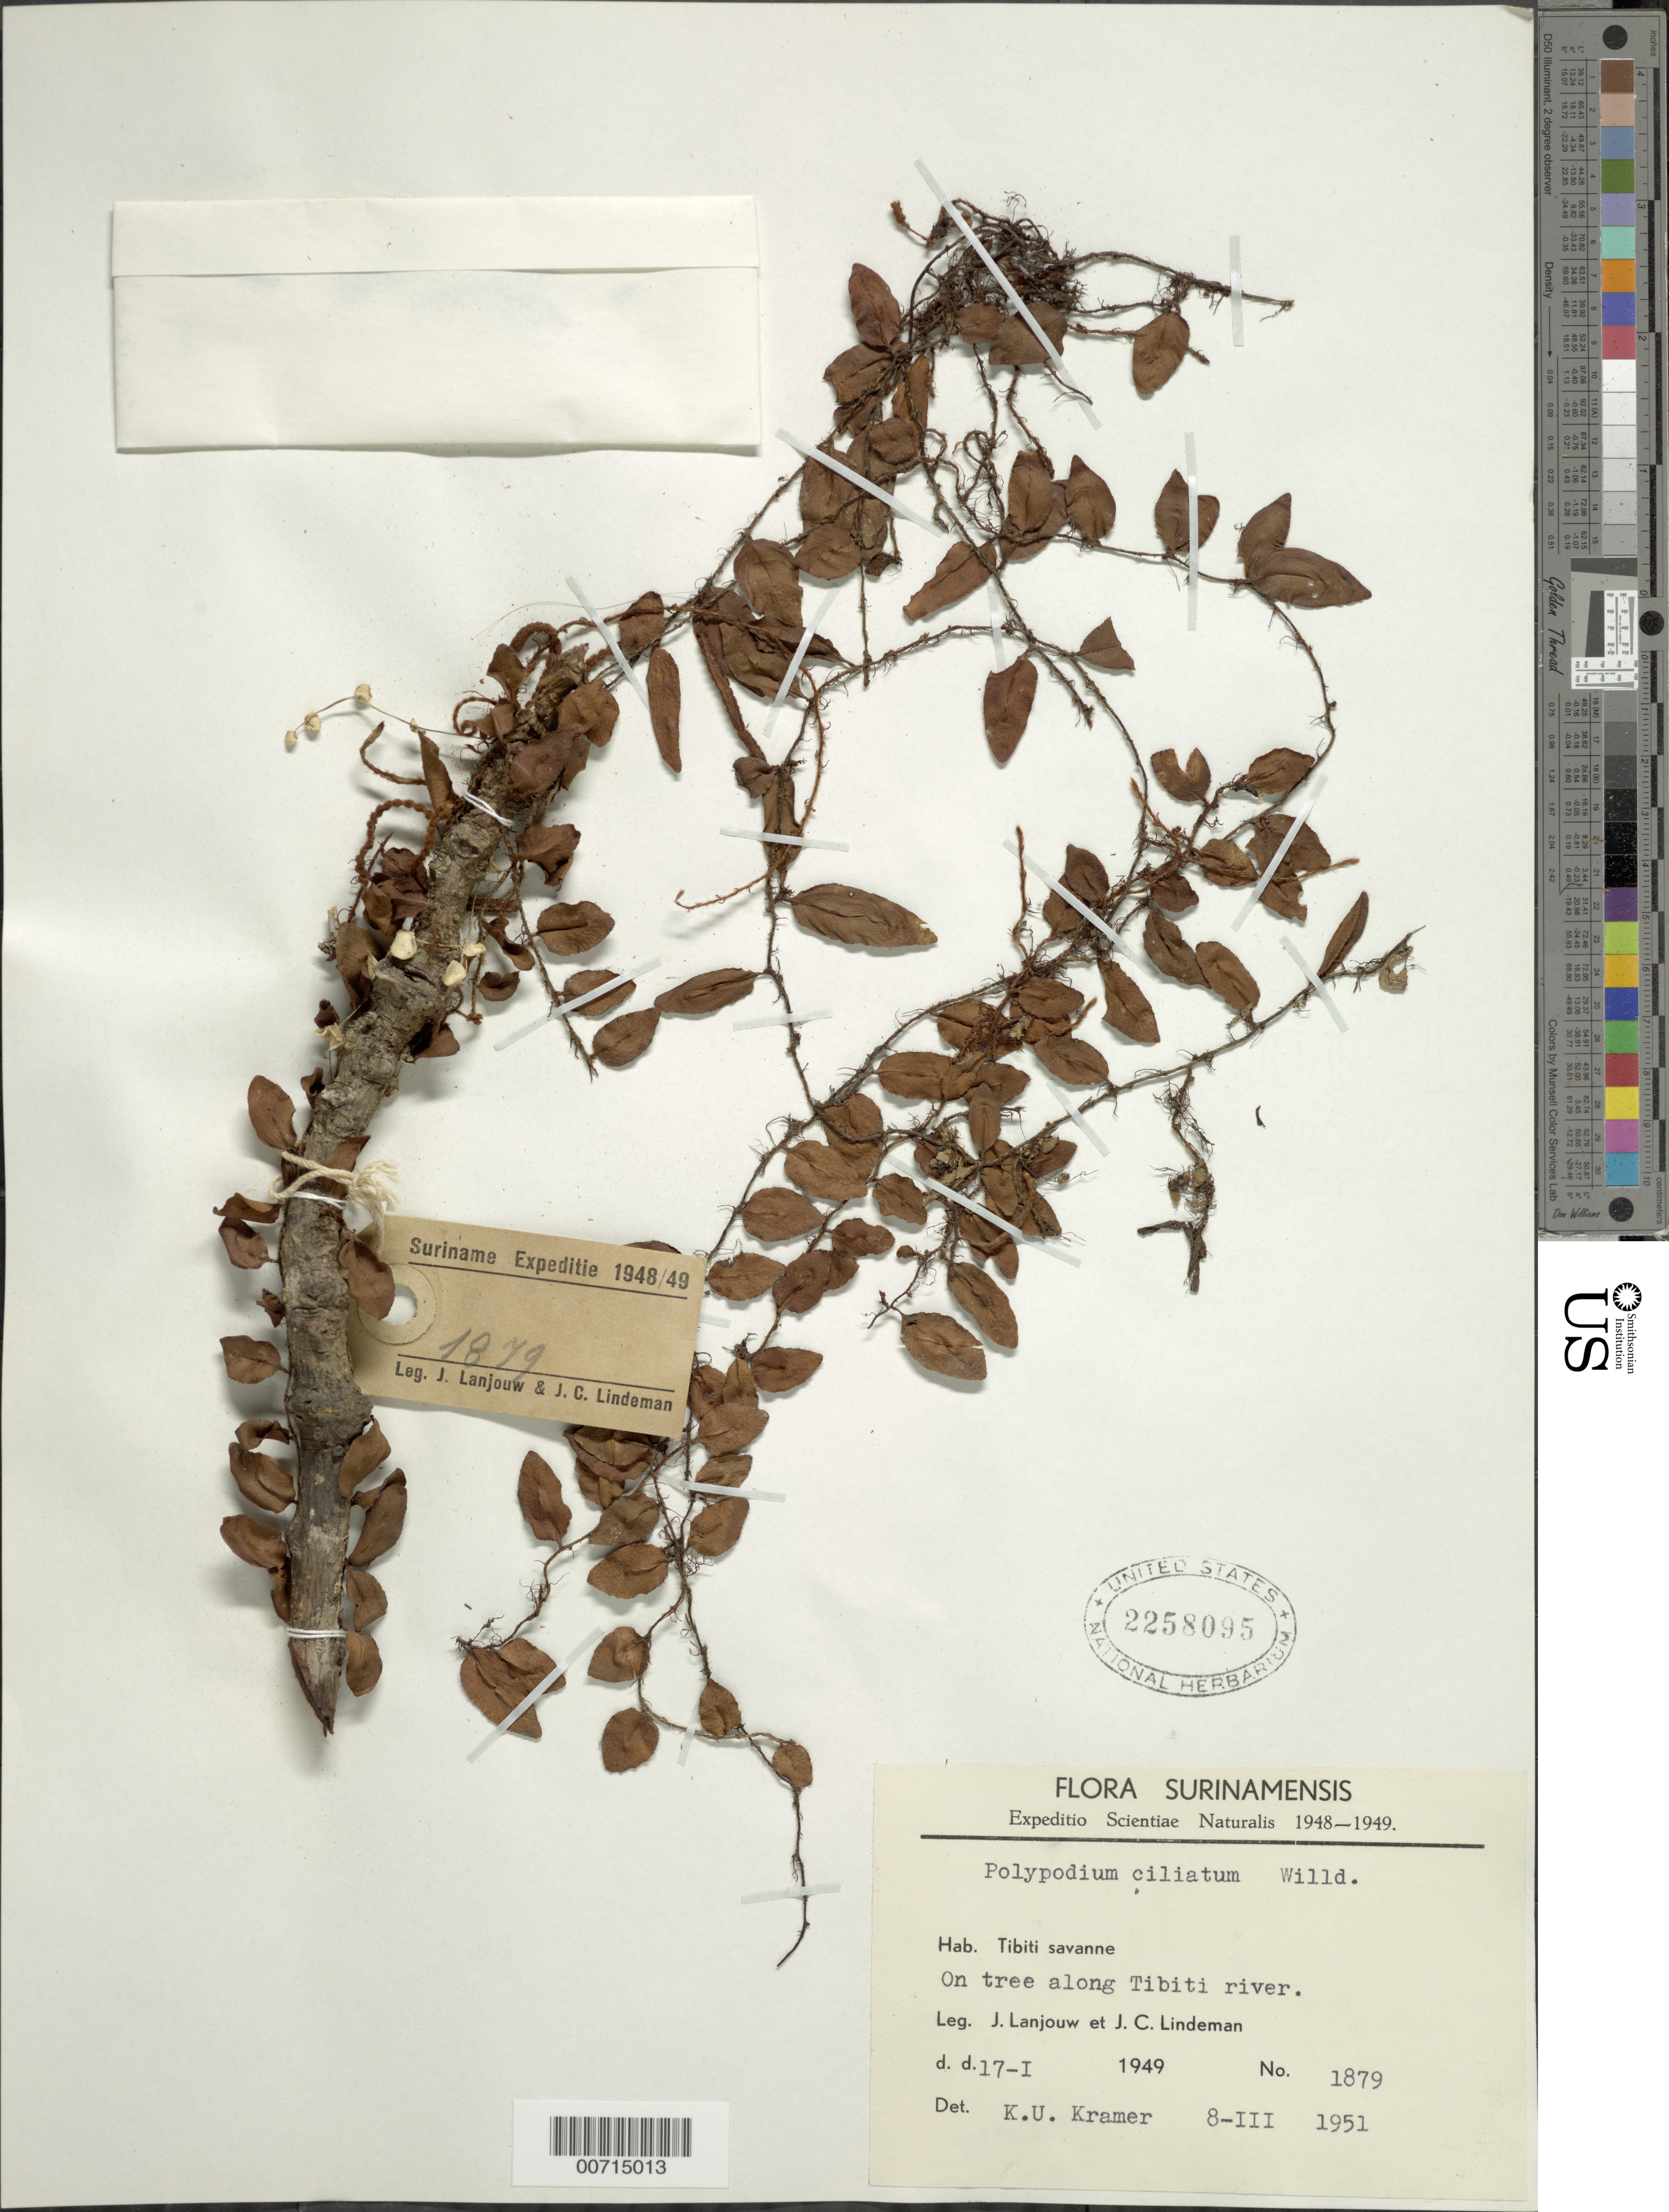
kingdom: Plantae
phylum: Tracheophyta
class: Polypodiopsida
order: Polypodiales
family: Polypodiaceae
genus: Microgramma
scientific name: Microgramma reptans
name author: (Cav.) A.R. Sm.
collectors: J. Lanjouw & J. C. Lindeman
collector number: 51 1879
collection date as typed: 8-Mar-51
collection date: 1951-03-08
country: Suriname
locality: Tibiti Savanna, along Tibiti R.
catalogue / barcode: US 2258095